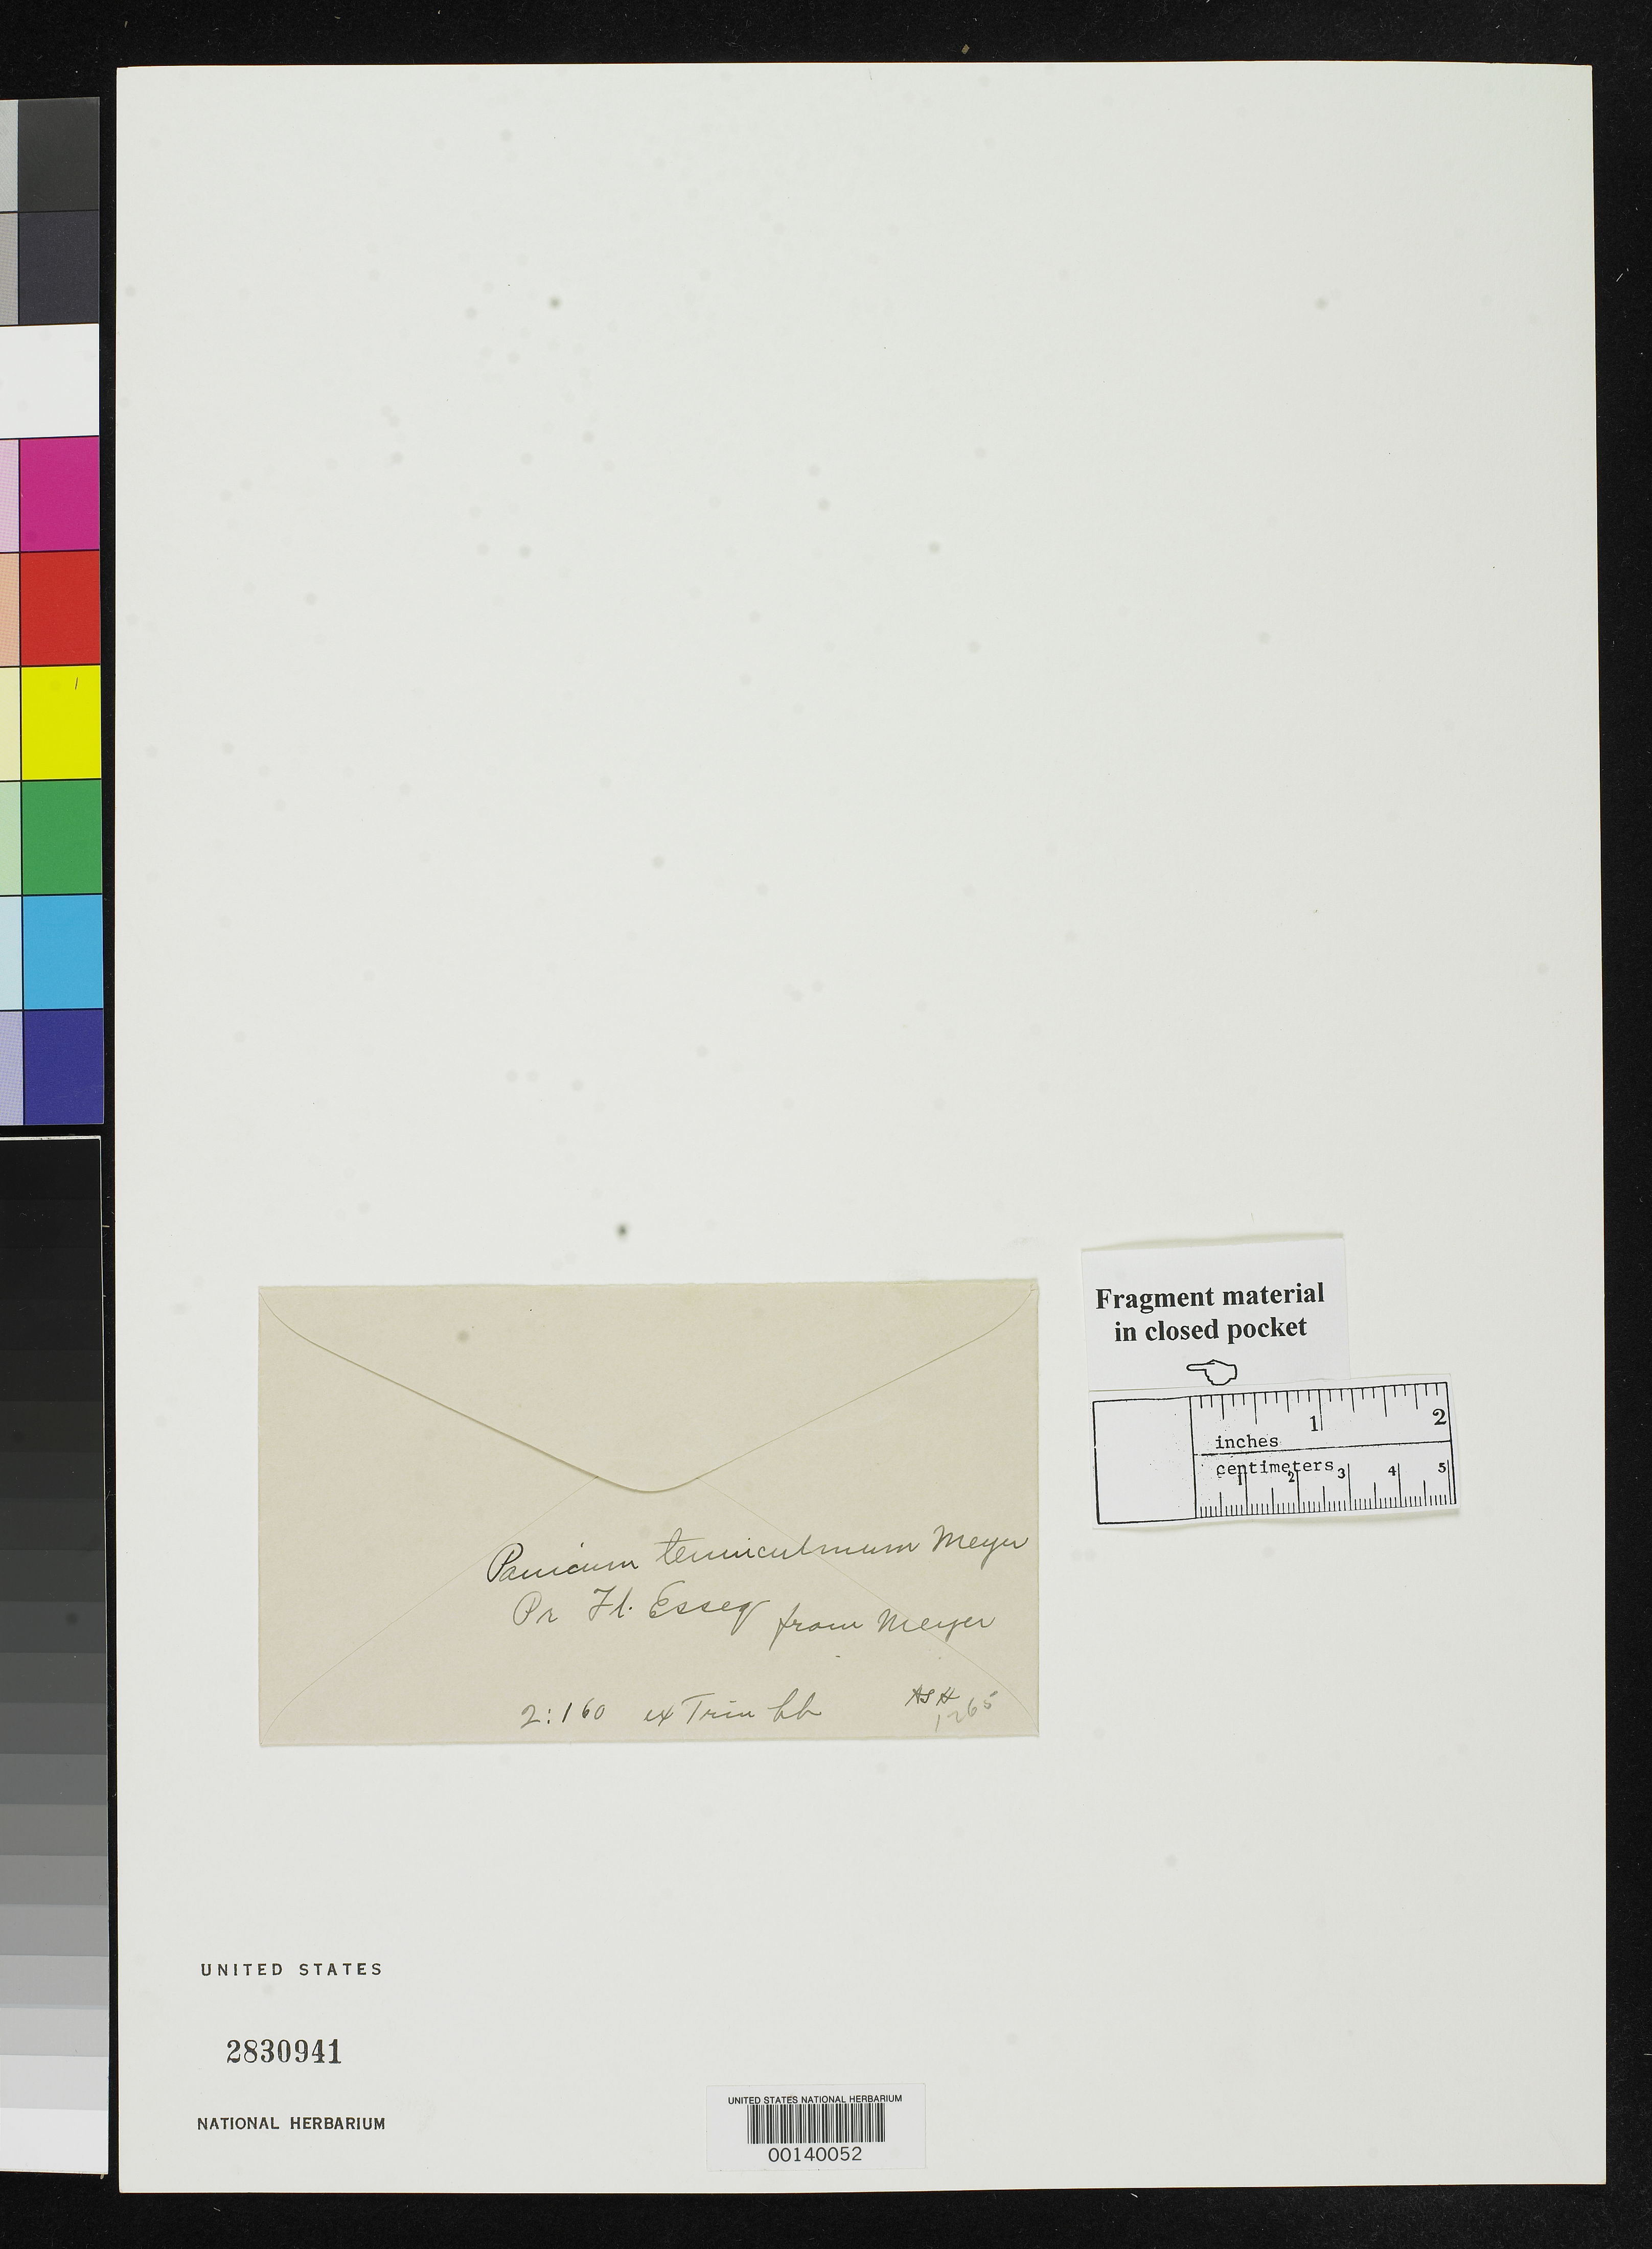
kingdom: Plantae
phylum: Tracheophyta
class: Liliopsida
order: Poales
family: Poaceae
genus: Panicum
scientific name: Panicum tenuiculmum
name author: G. Mey.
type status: Type Fragment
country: Guyana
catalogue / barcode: US 2830941